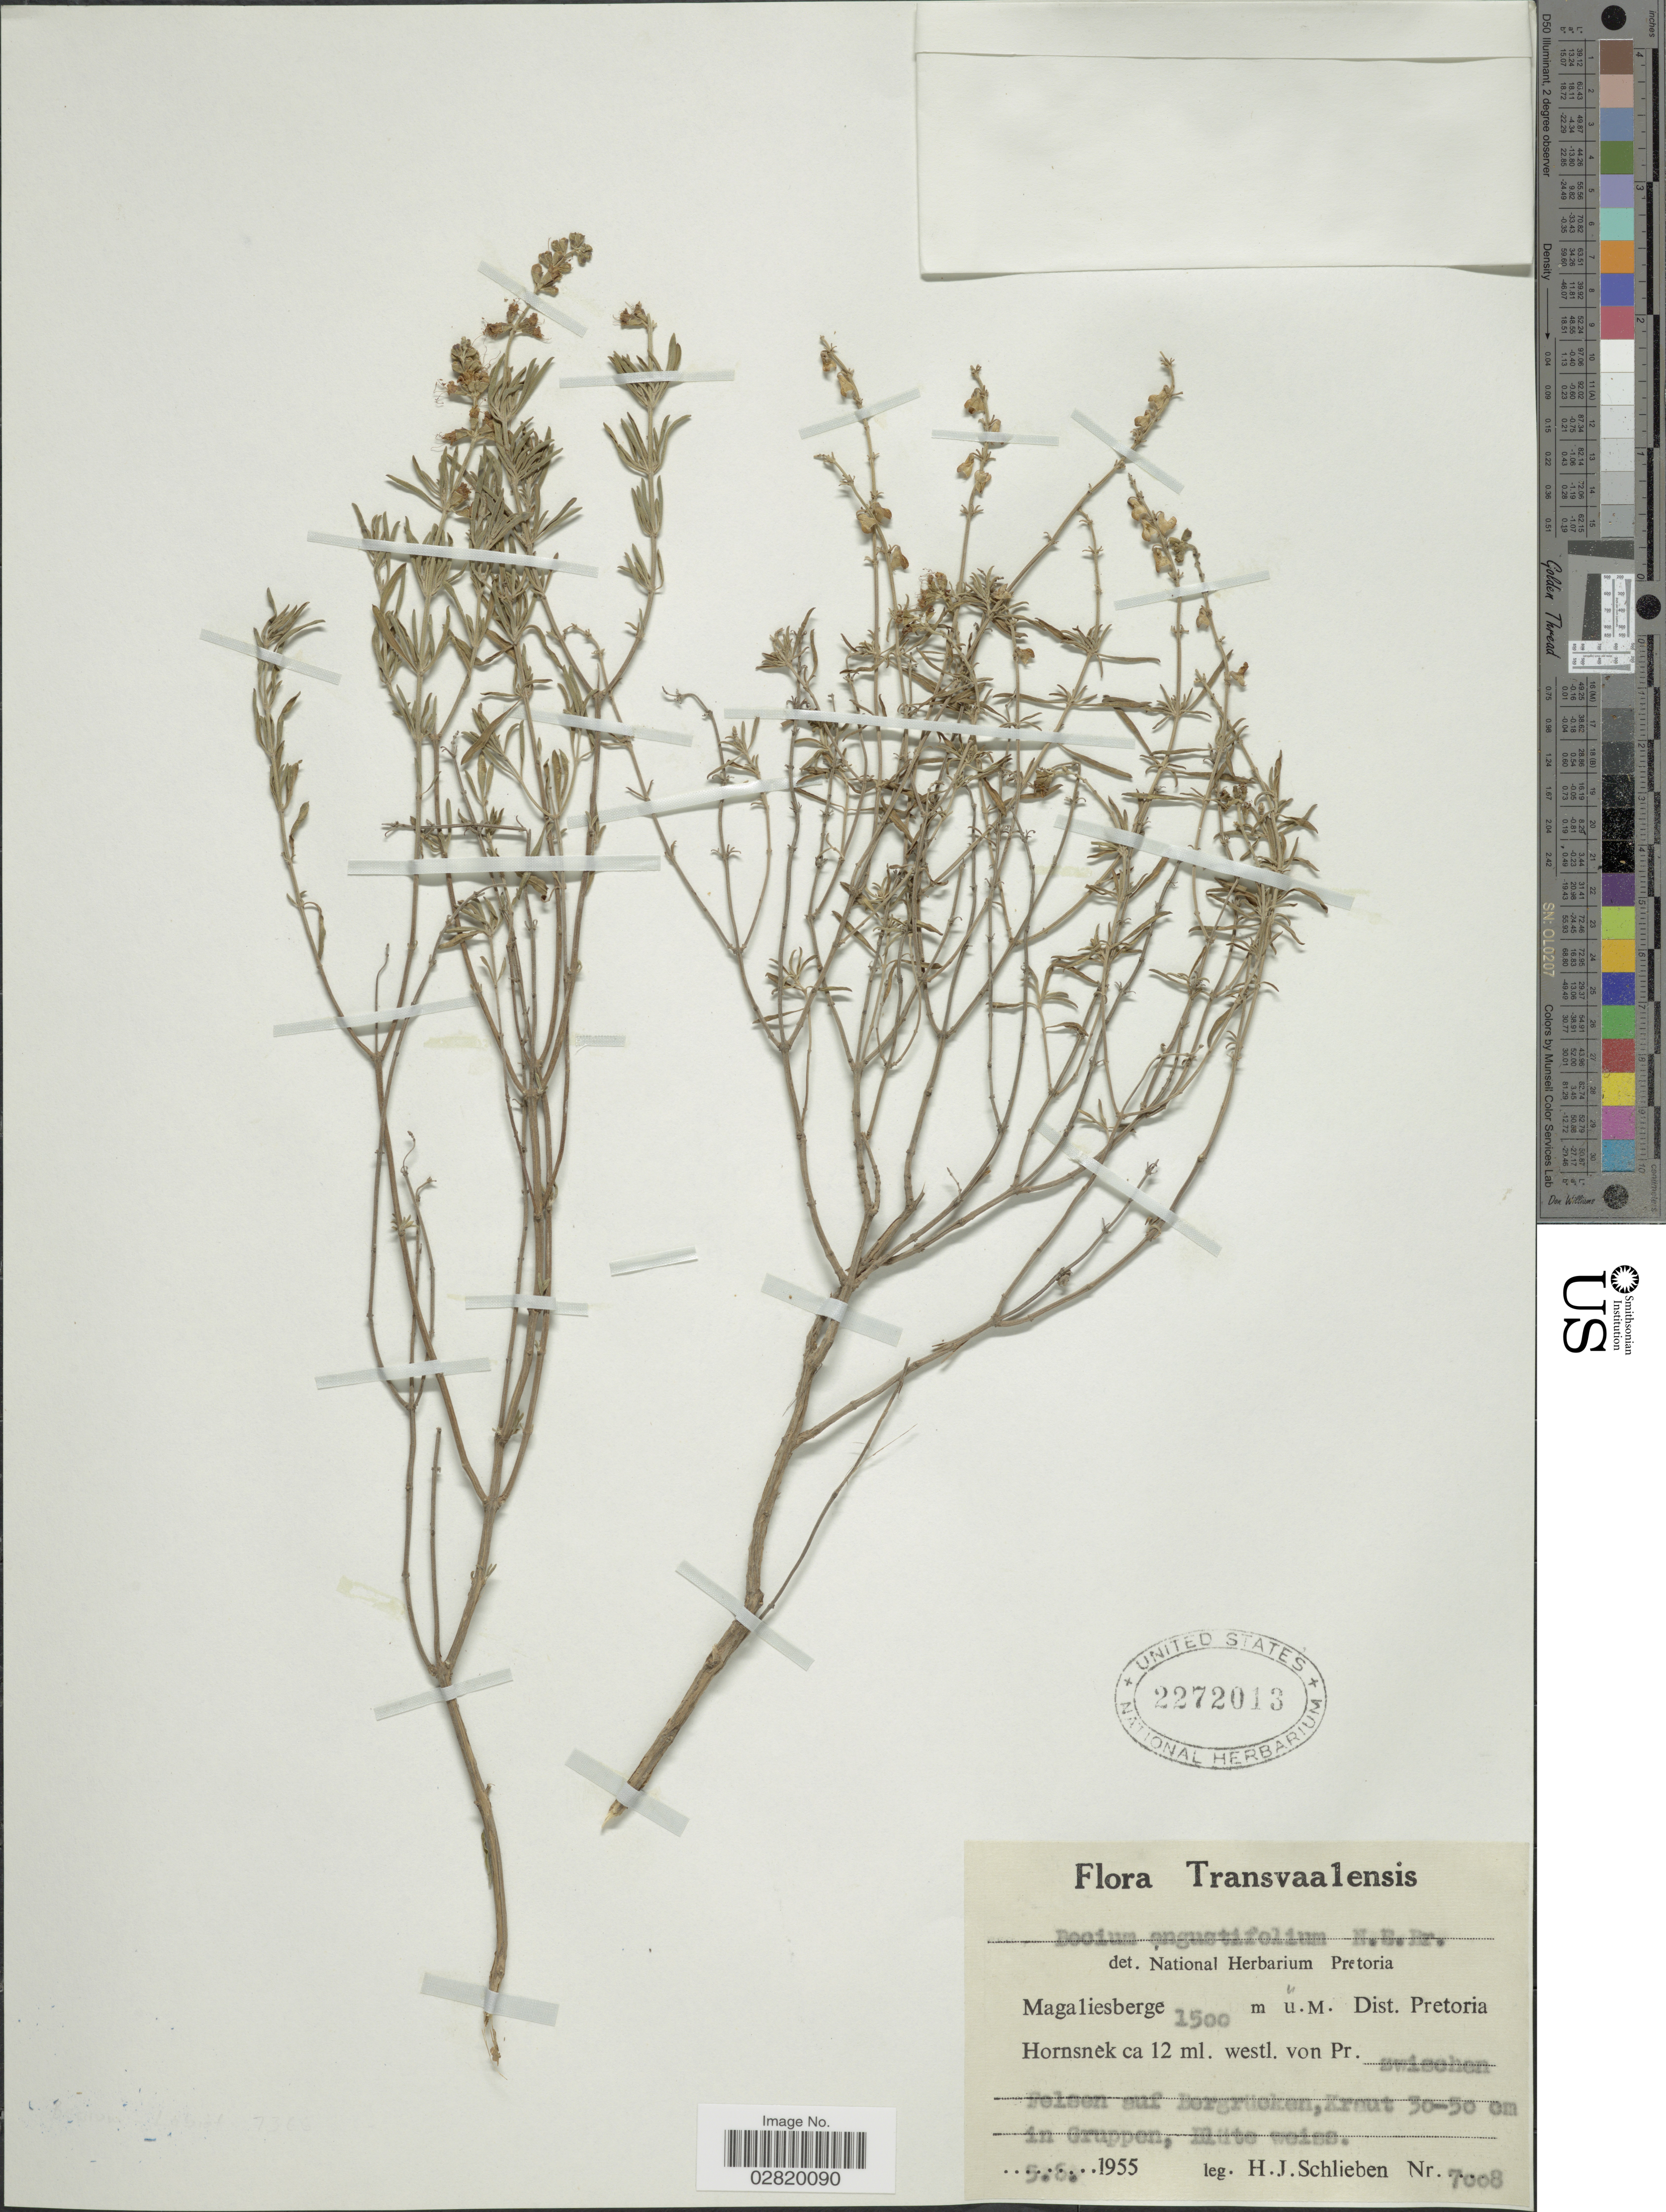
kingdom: Plantae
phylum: Tracheophyta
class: Magnoliopsida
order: Lamiales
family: Lamiaceae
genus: Becium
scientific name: Becium angustifolium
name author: (Benth.) N.E. Br.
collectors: H. J. Schlieben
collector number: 7008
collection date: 1955-08-05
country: South Africa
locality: Transvaalensis, Magaliesberge, Dist. Pretoria, Hornsnek ca 12 ml. westl. von Pr..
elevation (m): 1500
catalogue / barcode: US 2272013